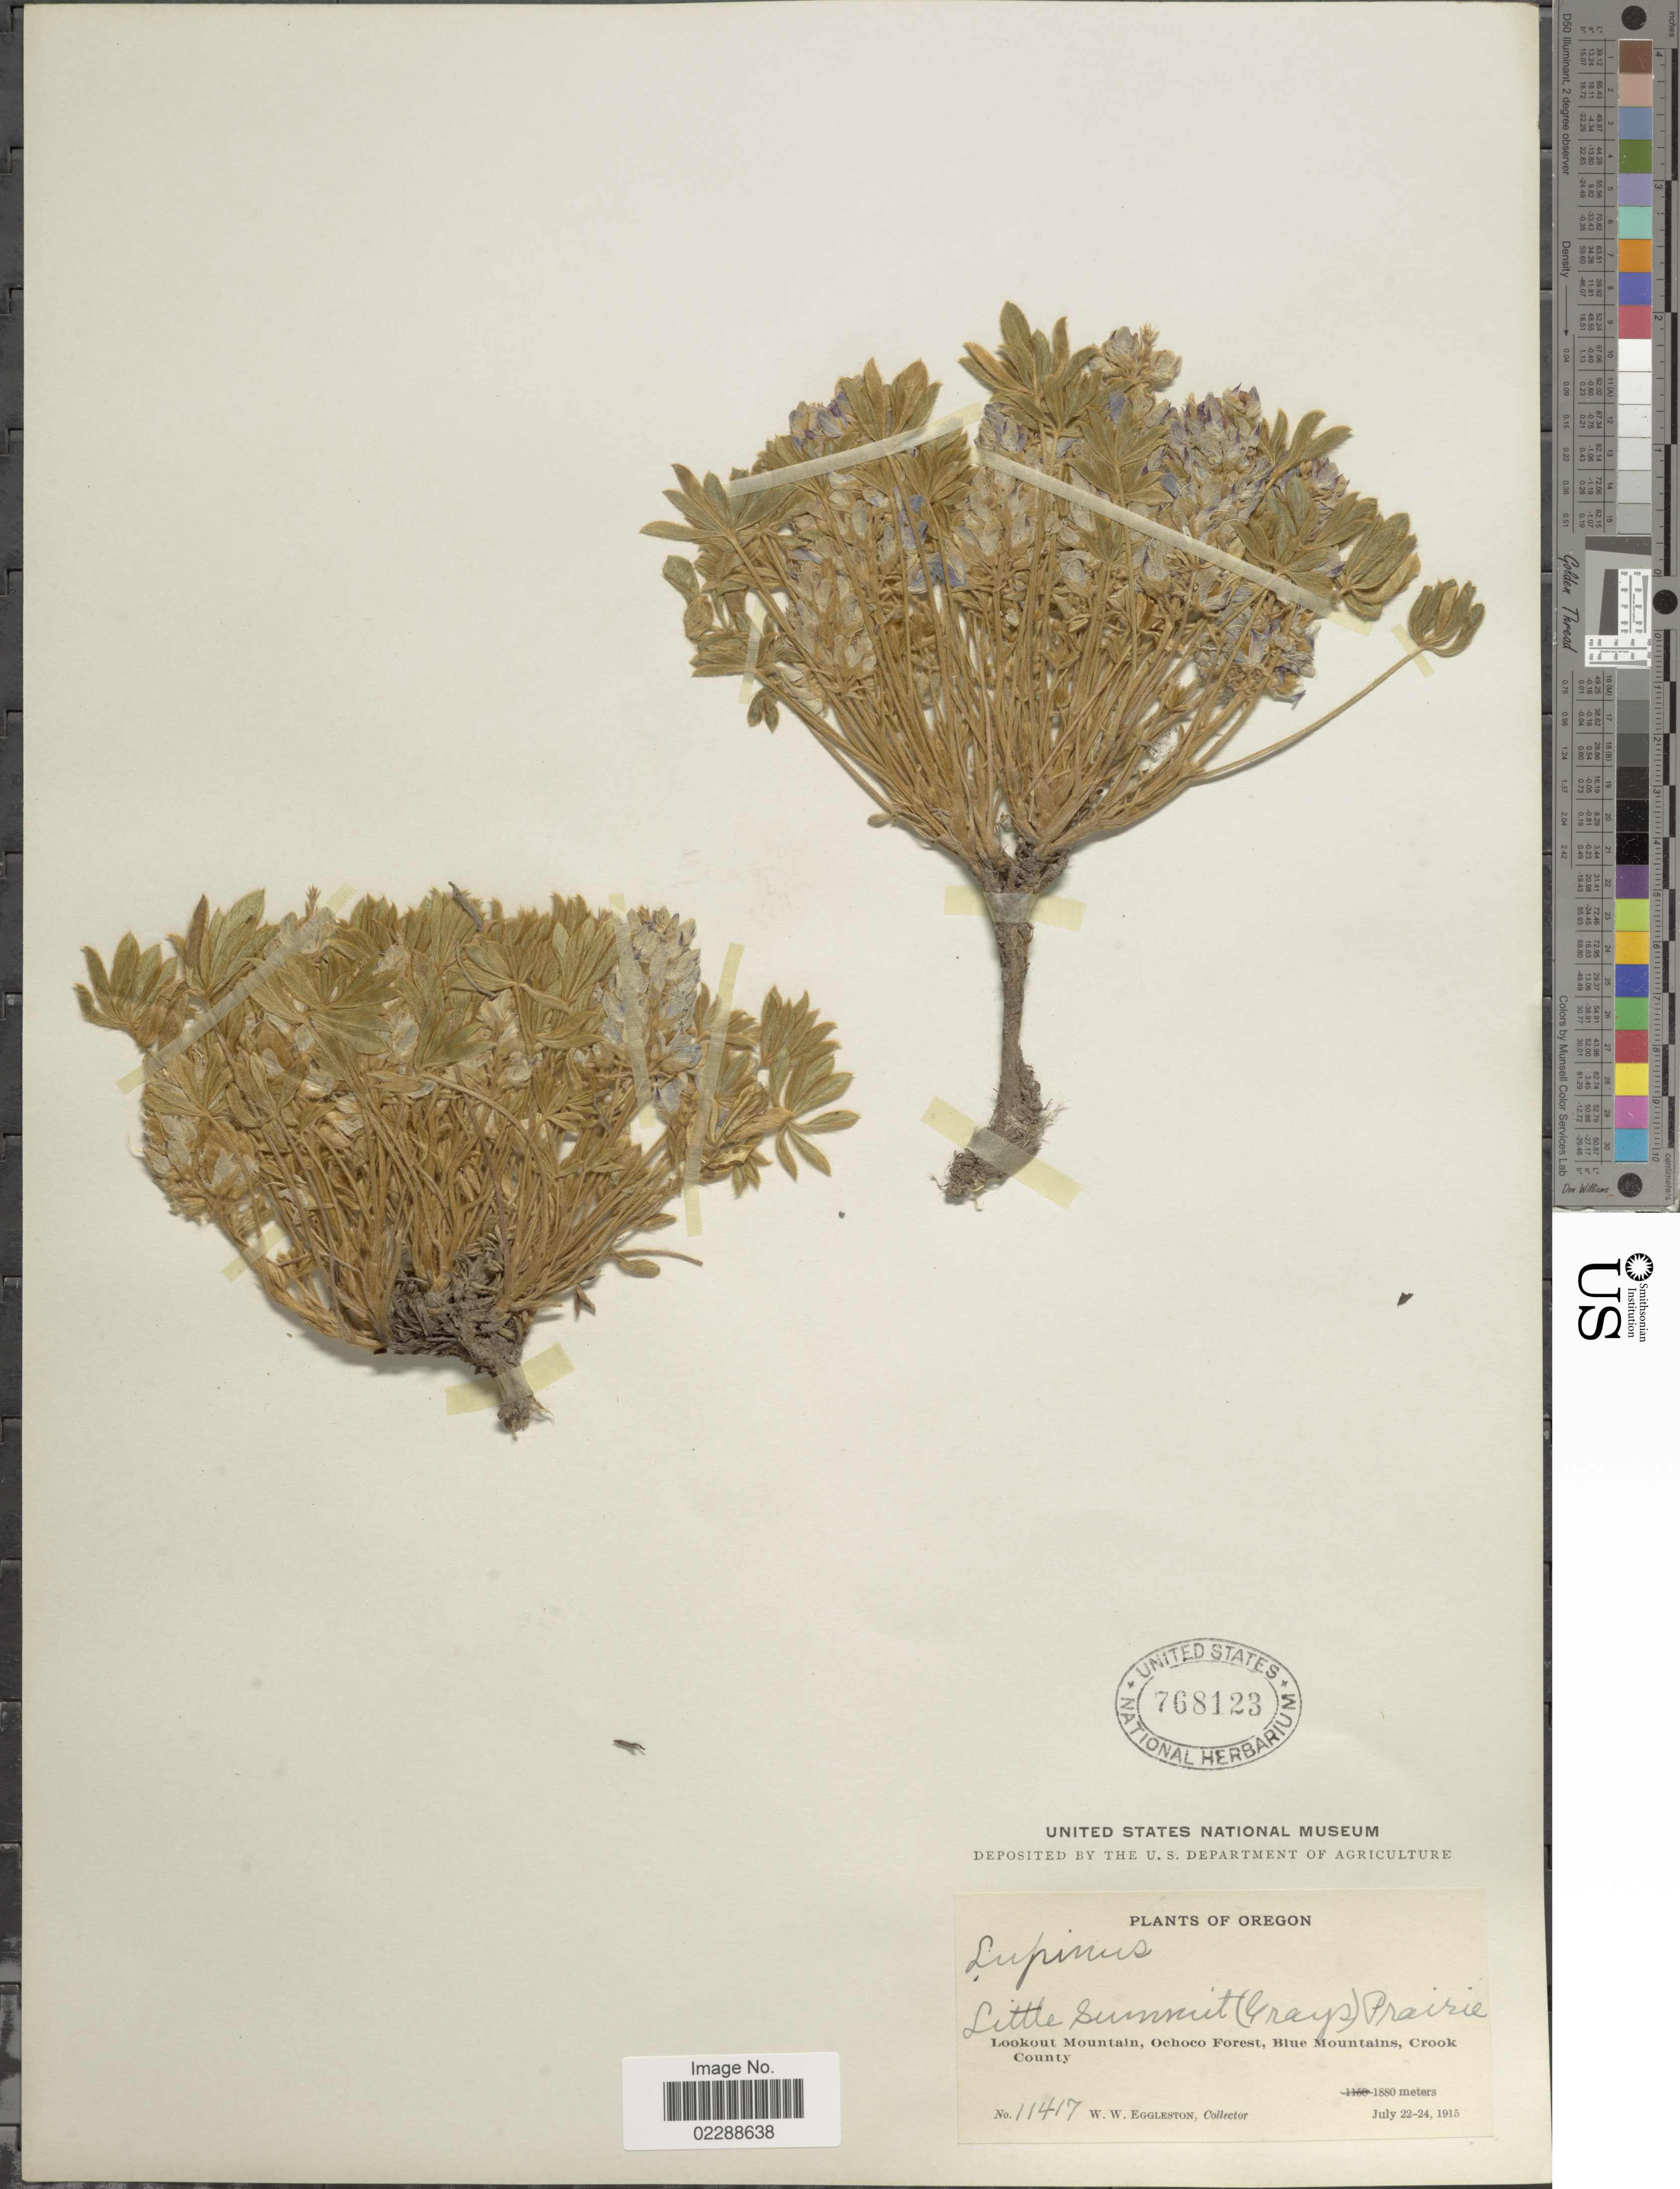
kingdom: Plantae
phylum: Tracheophyta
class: Magnoliopsida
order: Fabales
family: Fabaceae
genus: Lupinus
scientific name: Lupinus sp.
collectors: W. W. Eggleston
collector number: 11417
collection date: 1915-07-22/1915-07-24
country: United States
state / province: Oregon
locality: Little Summit (Grays) Prairie), Lookout Mountains, Ochoco Forest, Blue Mountains, Crook County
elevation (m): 1880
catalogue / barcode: US 768123